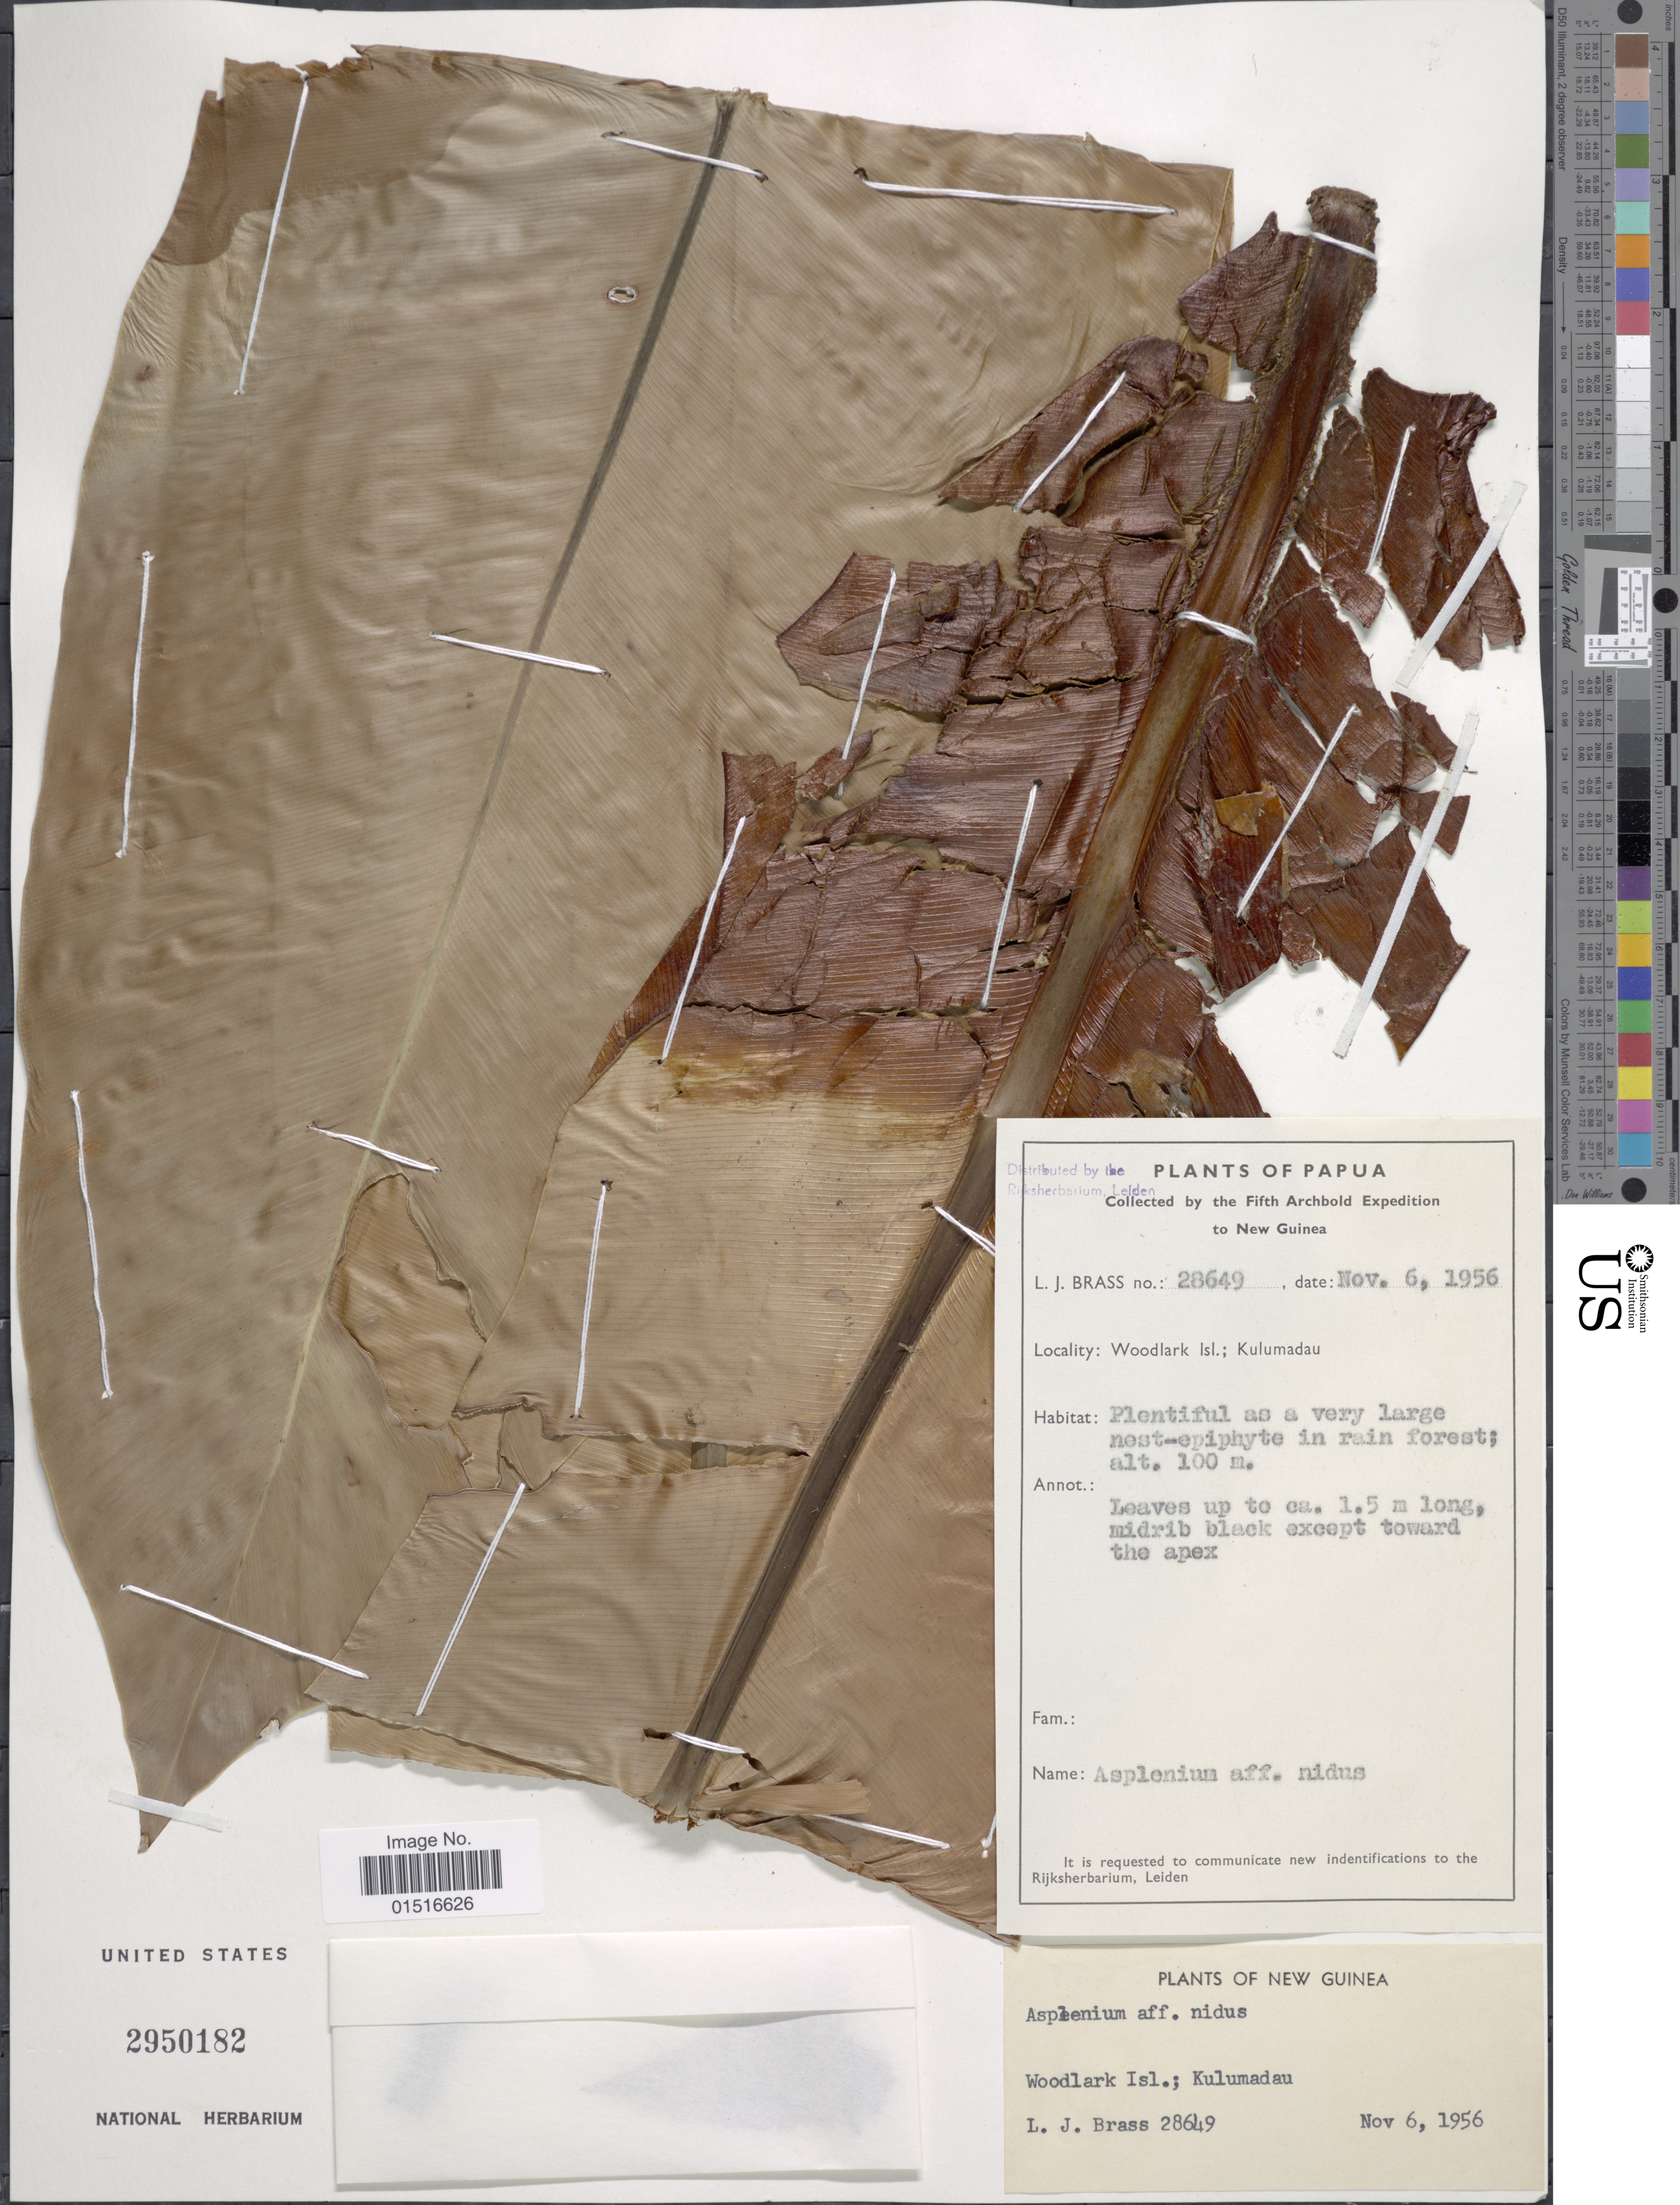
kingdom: Plantae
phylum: Tracheophyta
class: Polypodiopsida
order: Polypodiales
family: Aspleniaceae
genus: Asplenium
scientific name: Asplenium nidus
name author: L.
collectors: L. J. Brass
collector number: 28649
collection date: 1956-11-06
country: Papua New Guinea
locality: New Guinea, Woodlark Isl.; Kulumadau, Papua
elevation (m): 100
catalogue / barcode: US 2950182